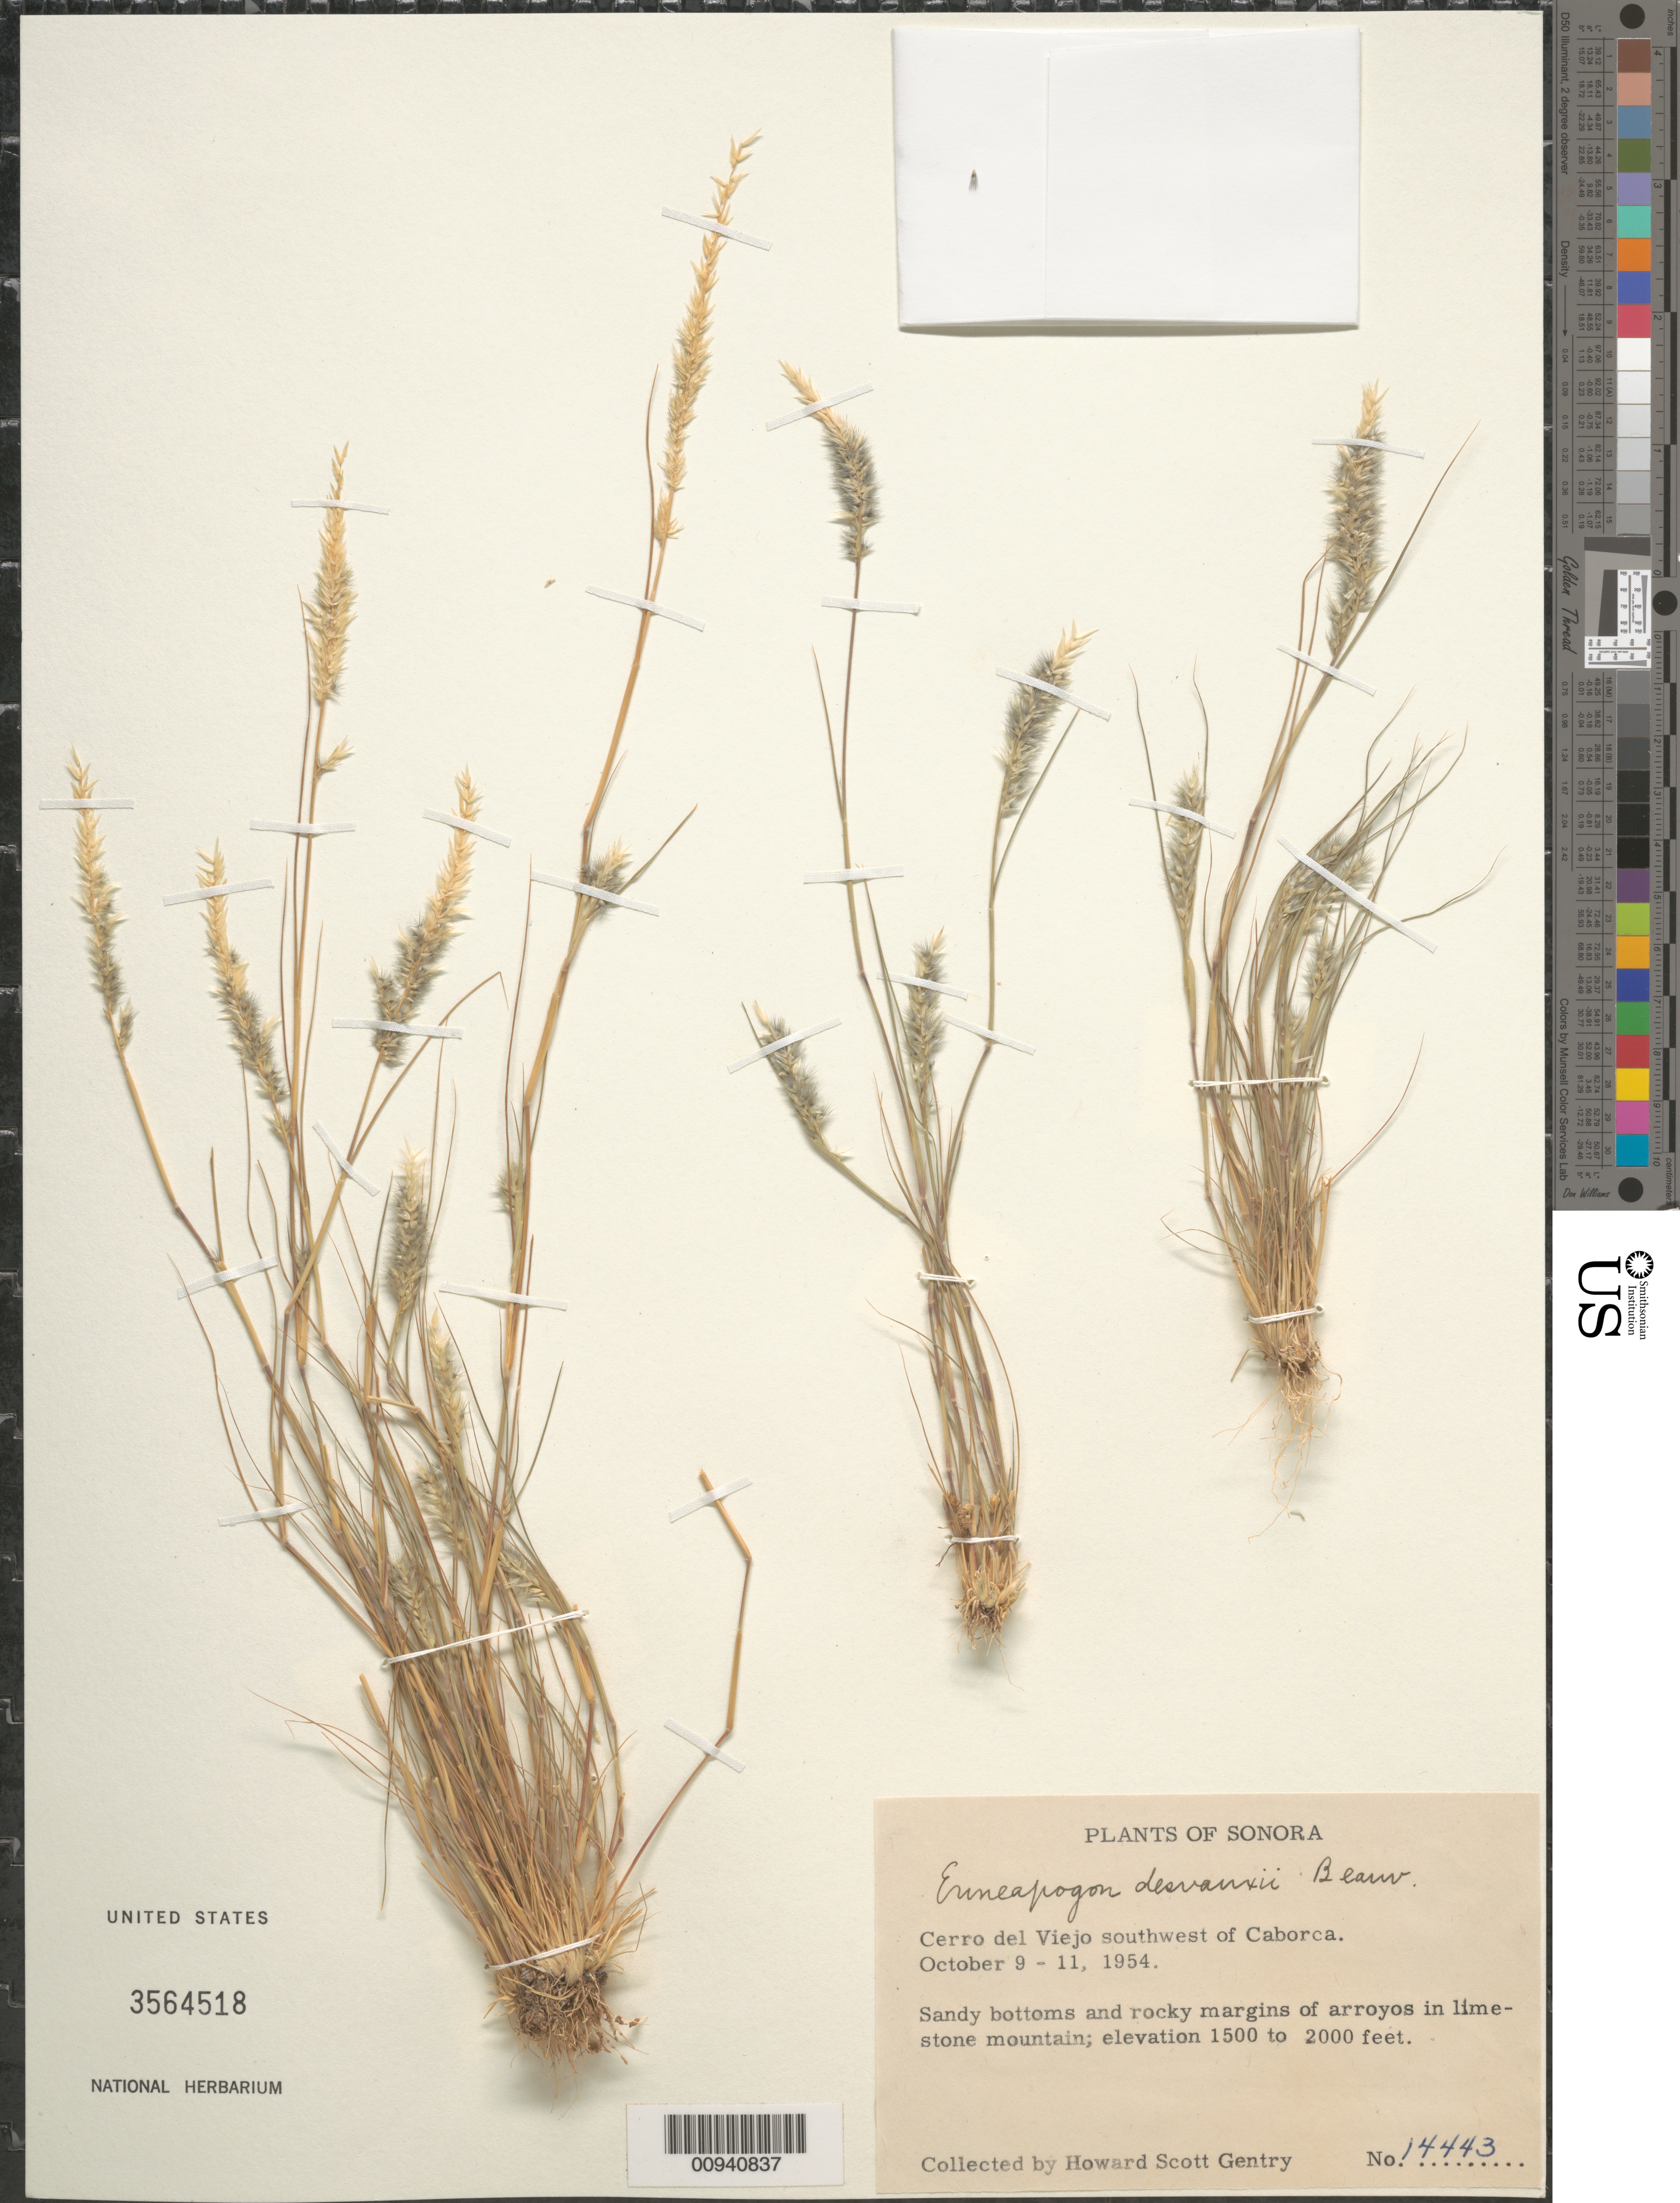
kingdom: Plantae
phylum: Tracheophyta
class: Liliopsida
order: Poales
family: Poaceae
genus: Enneapogon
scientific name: Enneapogon desvauxii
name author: P. Beauv.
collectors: H. S. Gentry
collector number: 14443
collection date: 1954-10-09/1954-10-11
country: Mexico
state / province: Sonora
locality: Cerro del Viejo southwest of Caborca.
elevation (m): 457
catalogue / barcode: US 3564518